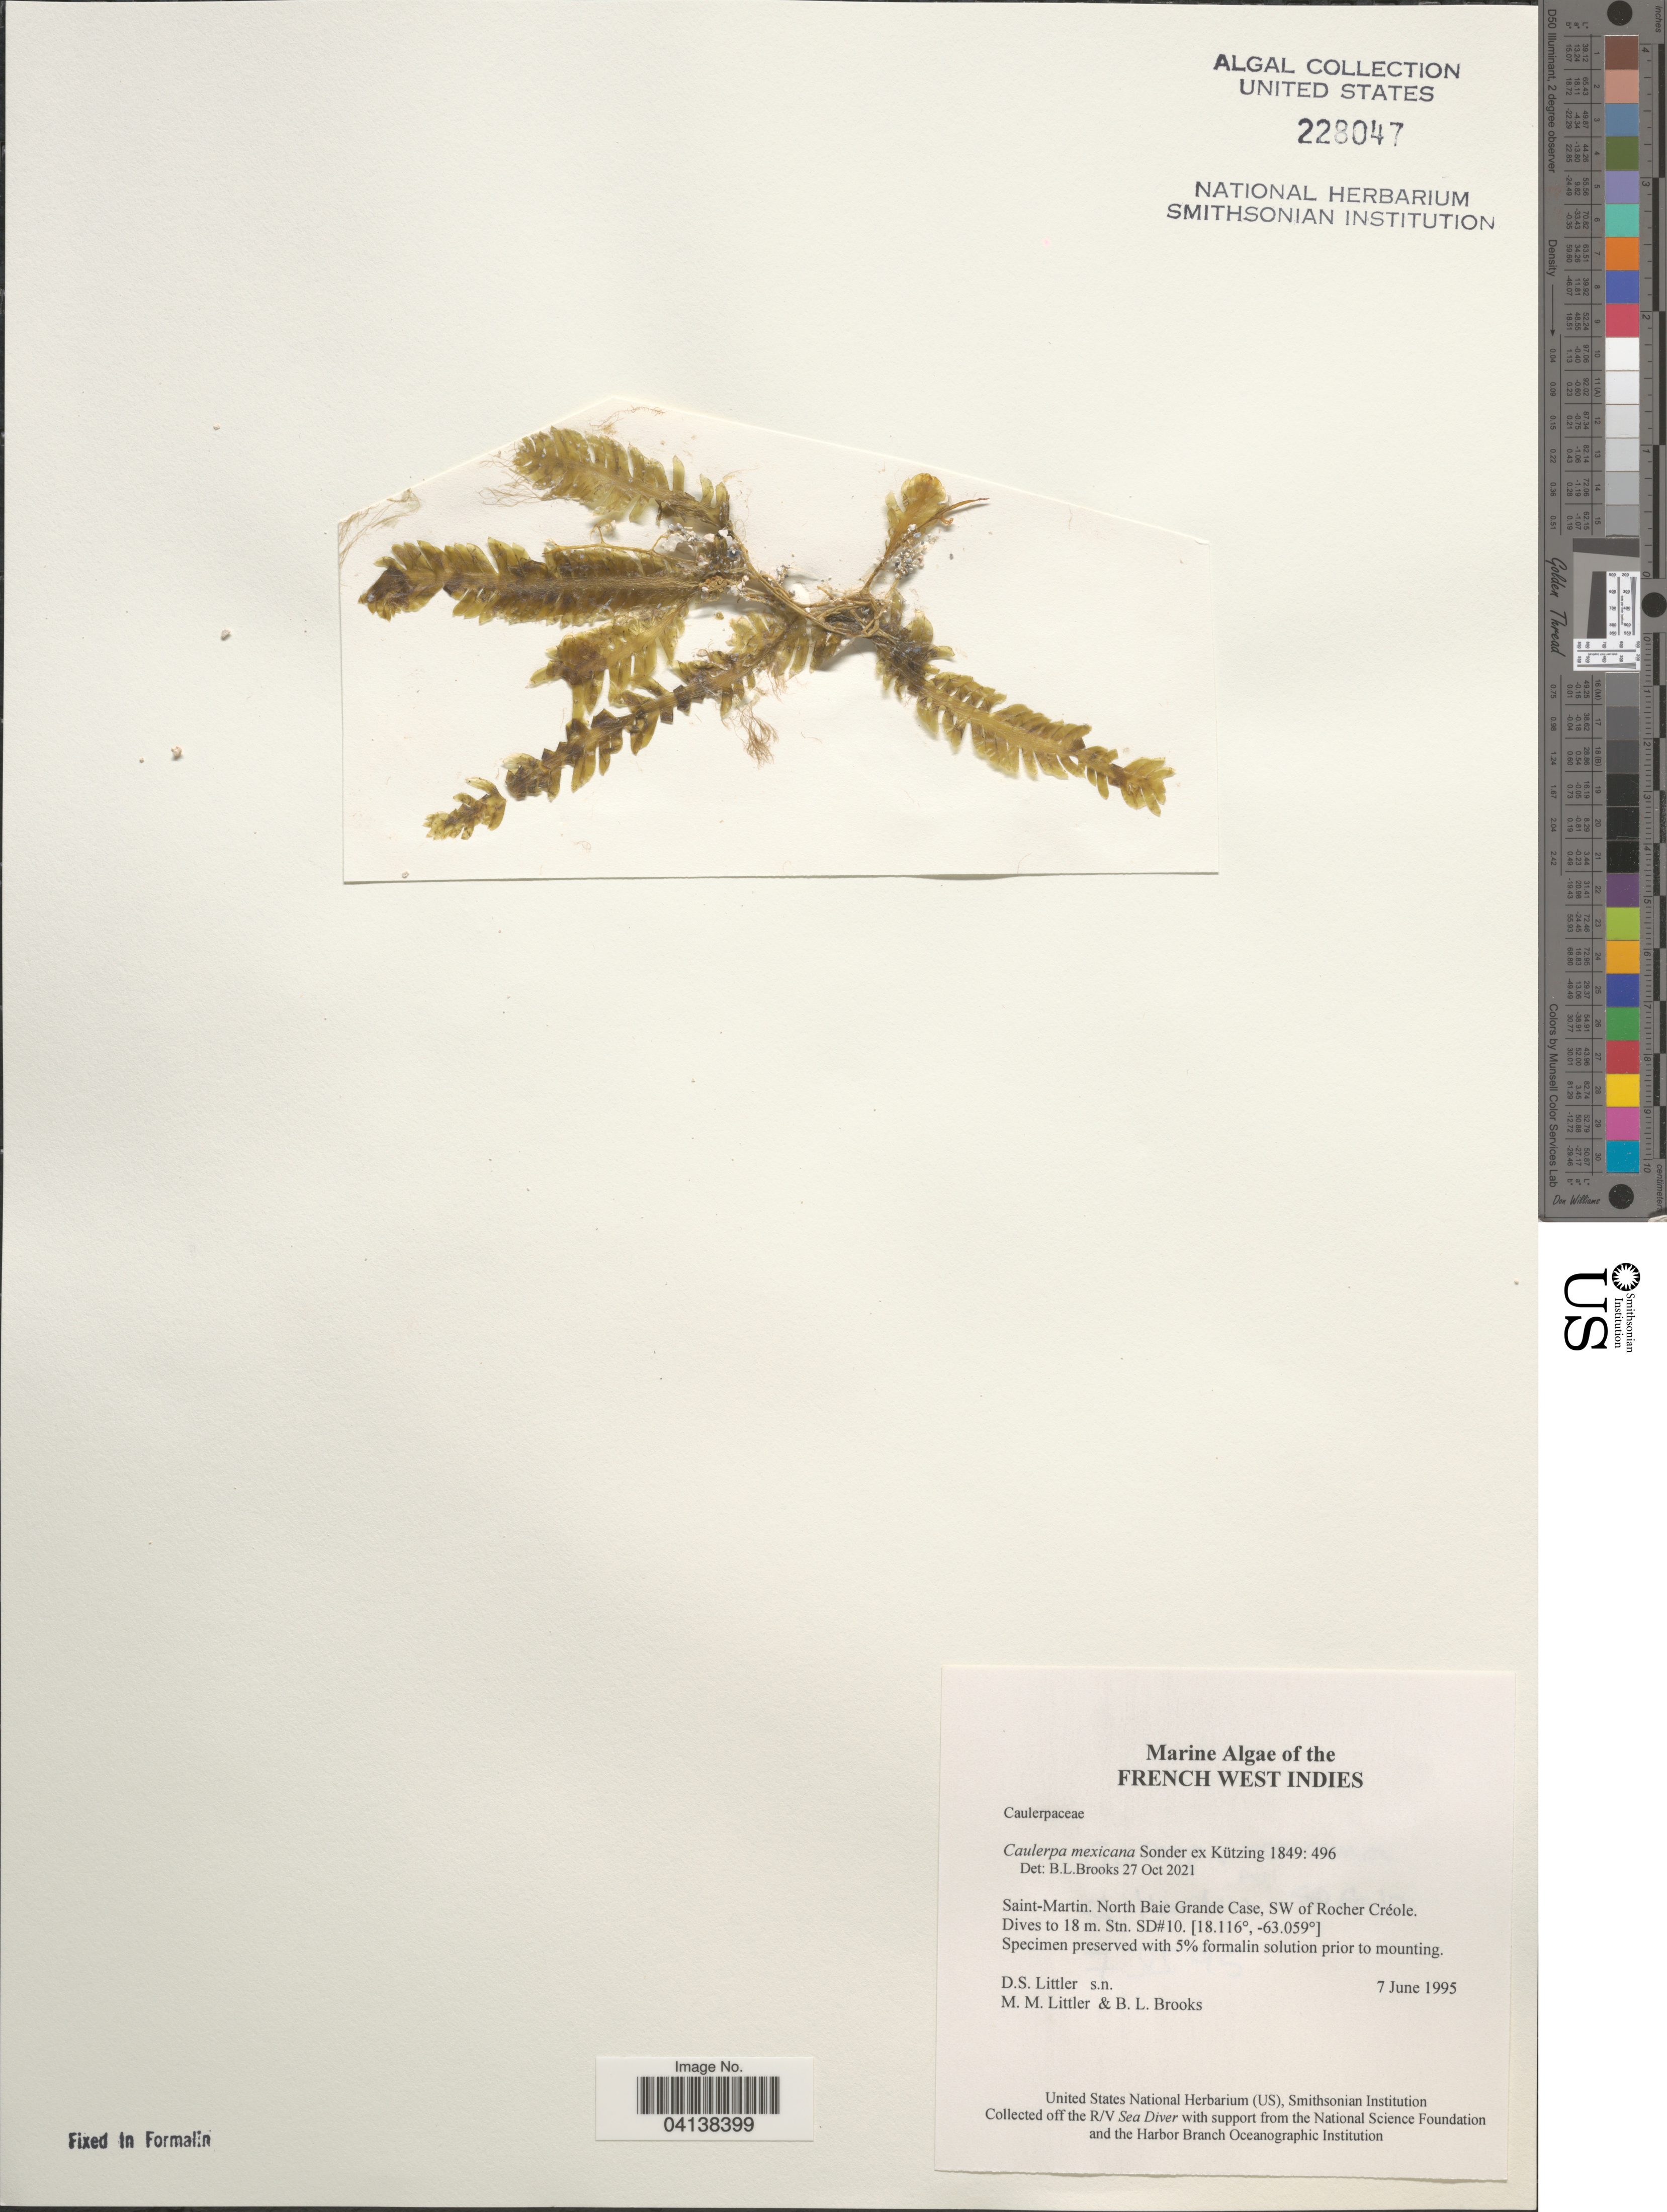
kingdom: Plantae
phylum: Chlorophyta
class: Ulvophyceae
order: Bryopsidales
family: Caulerpaceae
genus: Caulerpa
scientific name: Caulerpa mexicana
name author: Sond. ex Kütz.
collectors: D. S. Littler & B. Brooks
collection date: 1995-06-07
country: Saint Martin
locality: French West Indies. Saint-Martin. North Baie Grande Case, SW of Rocher Créole. Stn. SD#10.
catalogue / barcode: US 228047